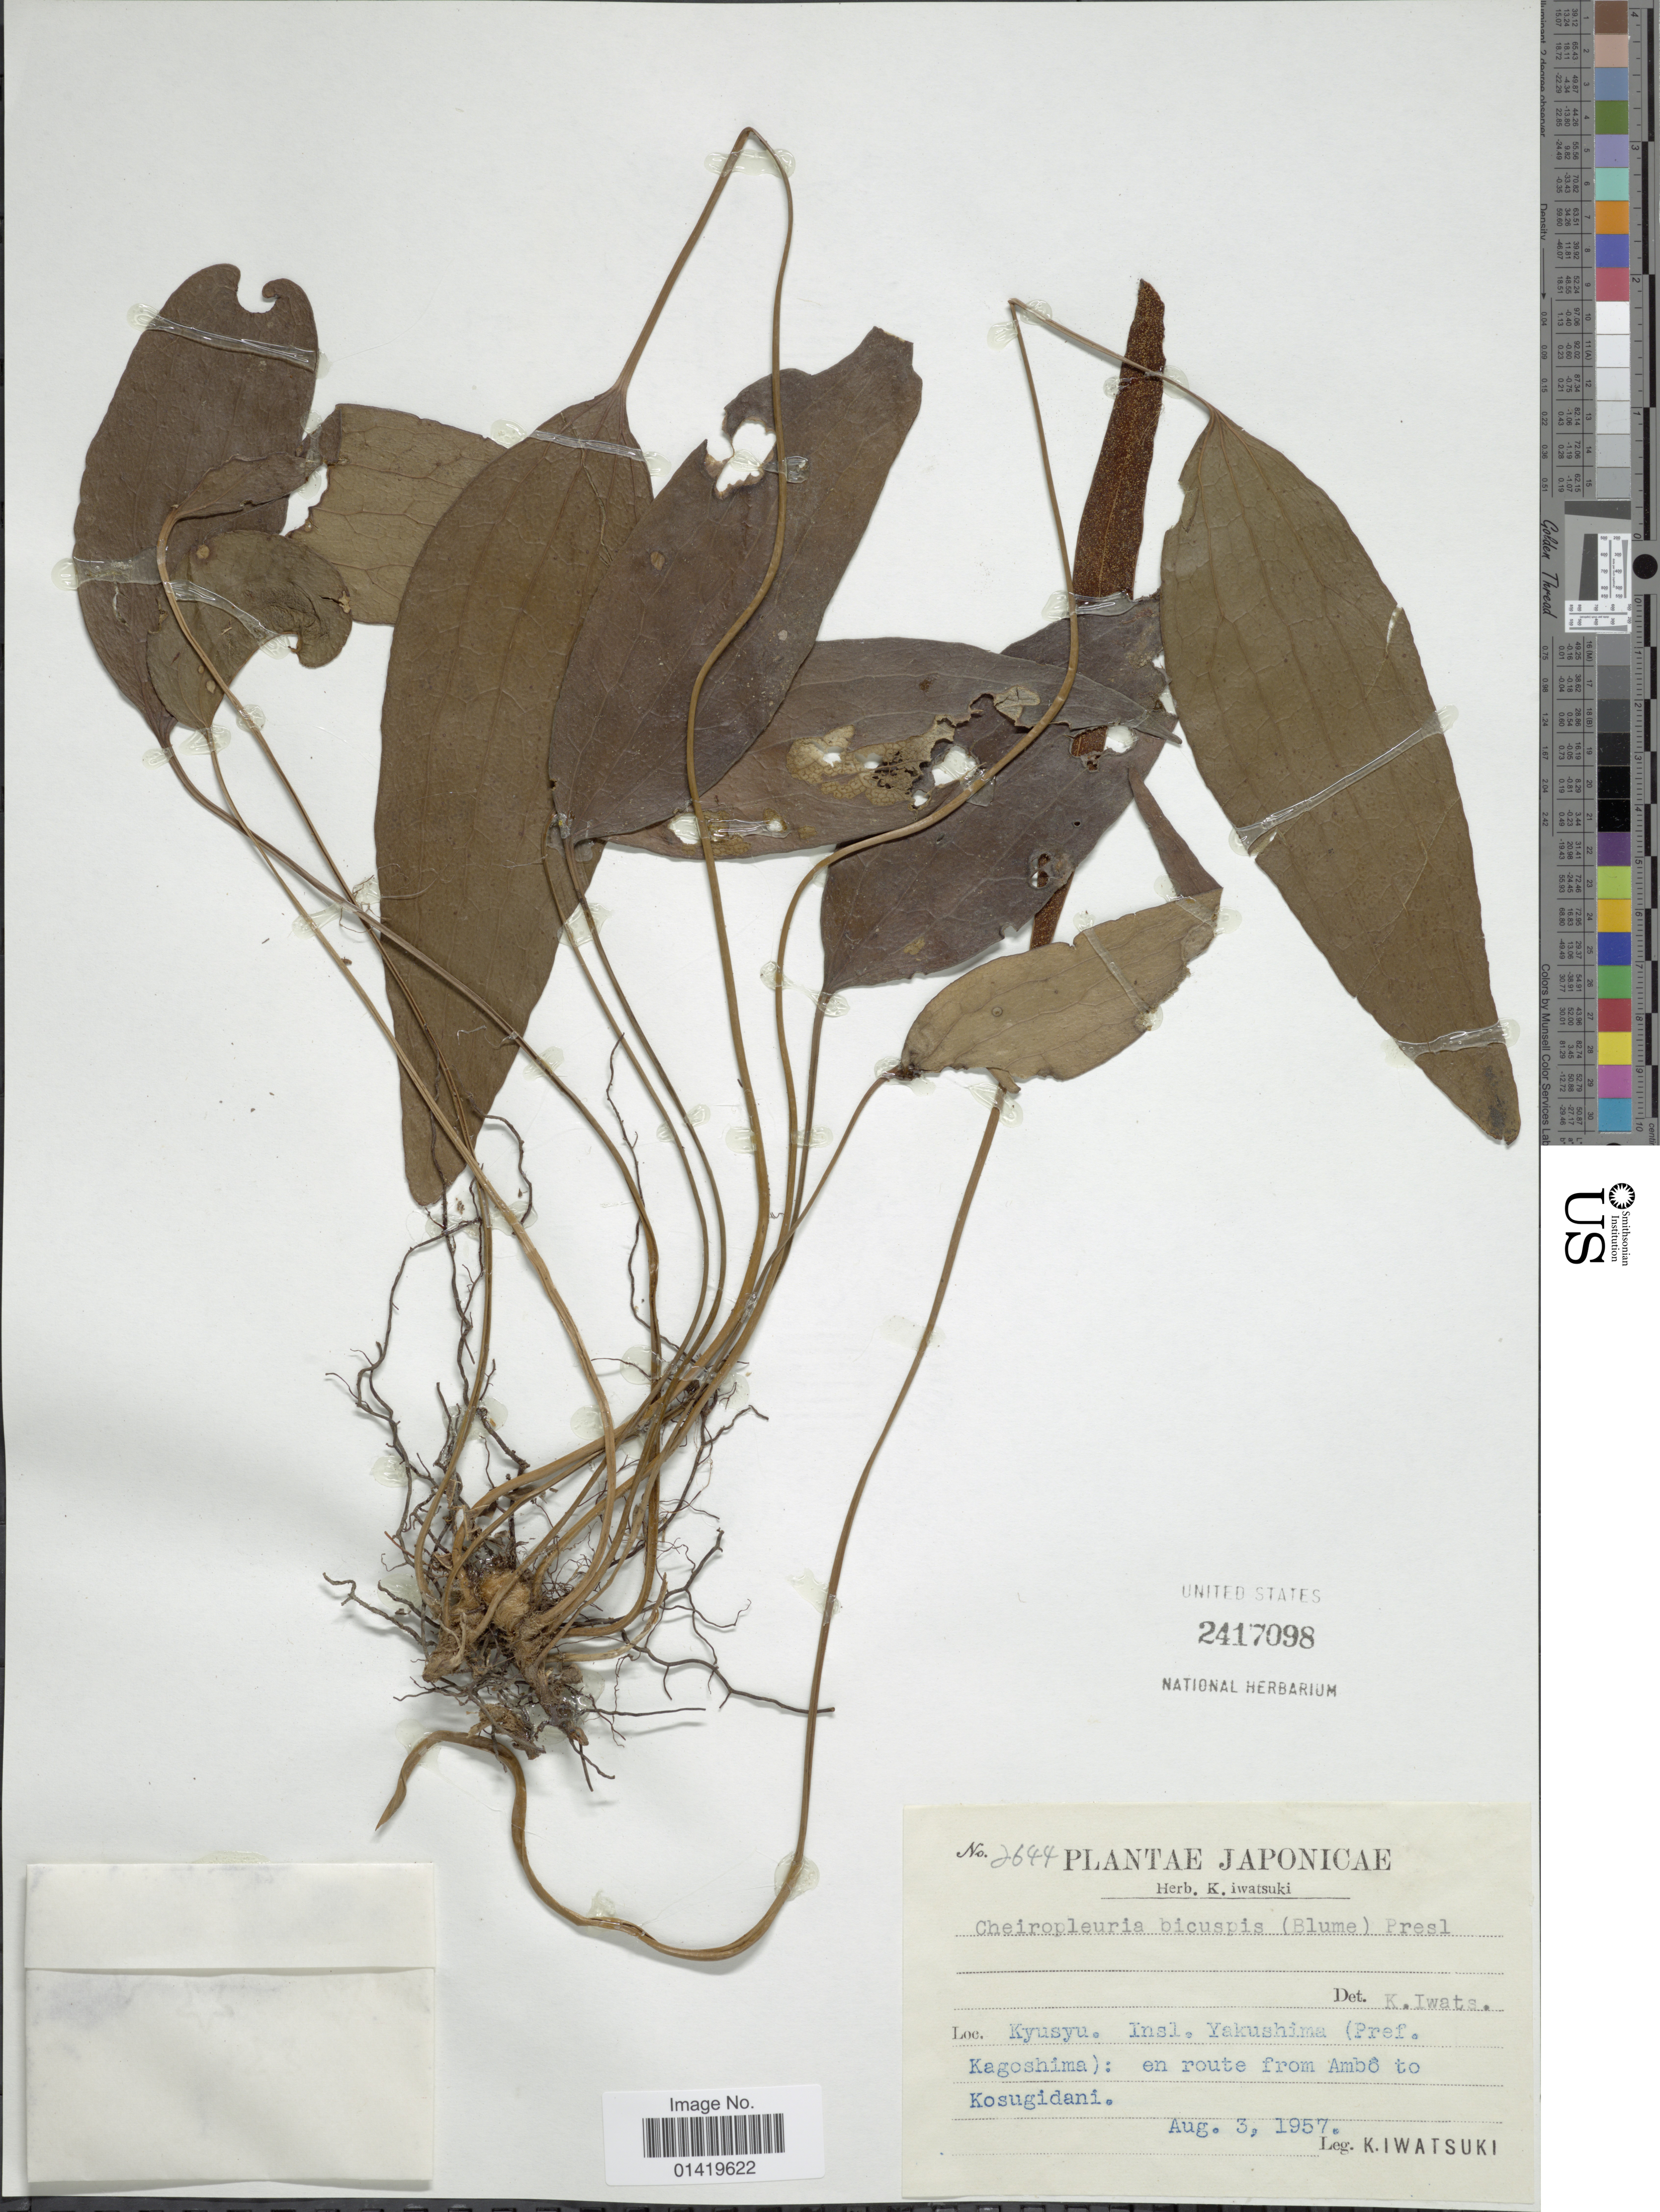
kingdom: Plantae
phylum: Tracheophyta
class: Polypodiopsida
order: Gleicheniales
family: Dipteridaceae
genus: Cheiropleuria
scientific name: Cheiropleuria bicuspis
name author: (Blume) C. Presl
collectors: K. Iwatsuki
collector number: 2644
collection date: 1957-08-03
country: Japan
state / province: Kagosima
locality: Kyusyu. Insl. Yakushima (Pref. Kagoshima): en route from Ambô to Kosugidani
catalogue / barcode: US 2417098